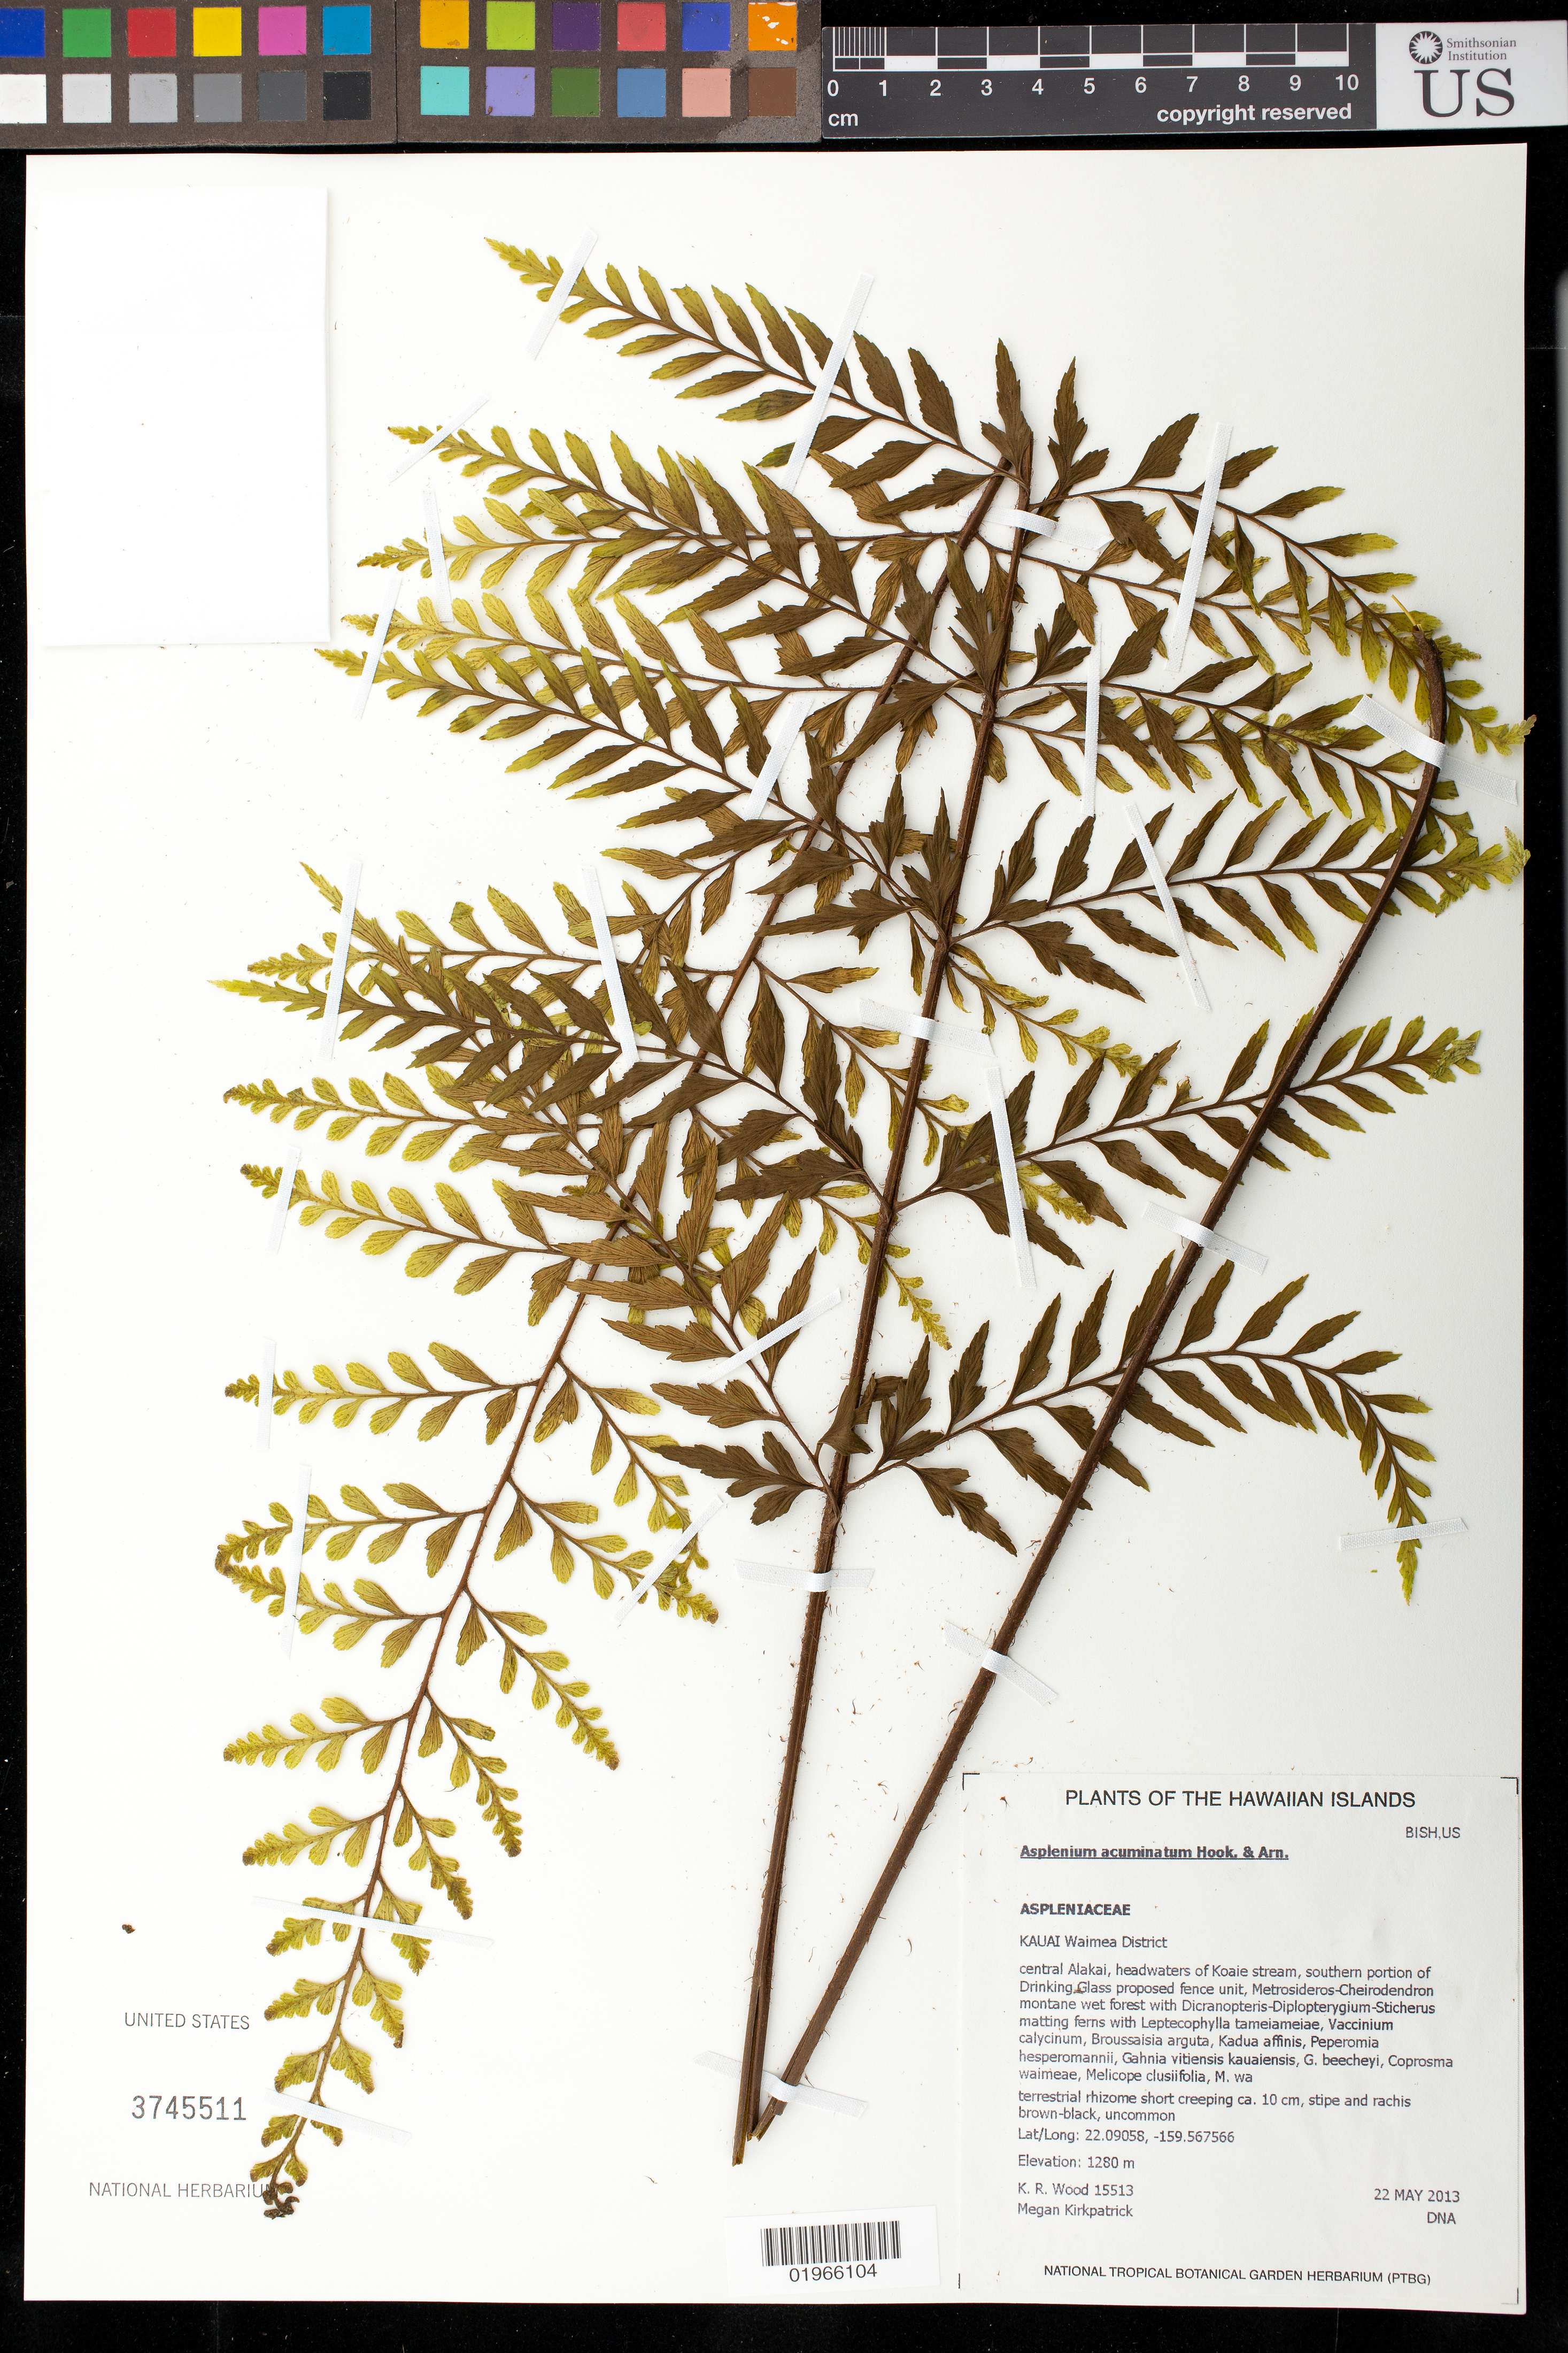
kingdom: Plantae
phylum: Tracheophyta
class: Polypodiopsida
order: Polypodiales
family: Aspleniaceae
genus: Asplenium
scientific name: Asplenium acuminatum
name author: Hook. & Arn.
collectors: K. R. Wood & M. Kirkpatrick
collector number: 15513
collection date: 2013-05-22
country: United States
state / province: Hawaii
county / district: Kauai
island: Kaua'i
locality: Waimea District, central Alakai, headwater of Koaie stream, southern portion of Drinking Glass proposed fence unit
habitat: Montane wet forest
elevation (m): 1280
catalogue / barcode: US 3745511